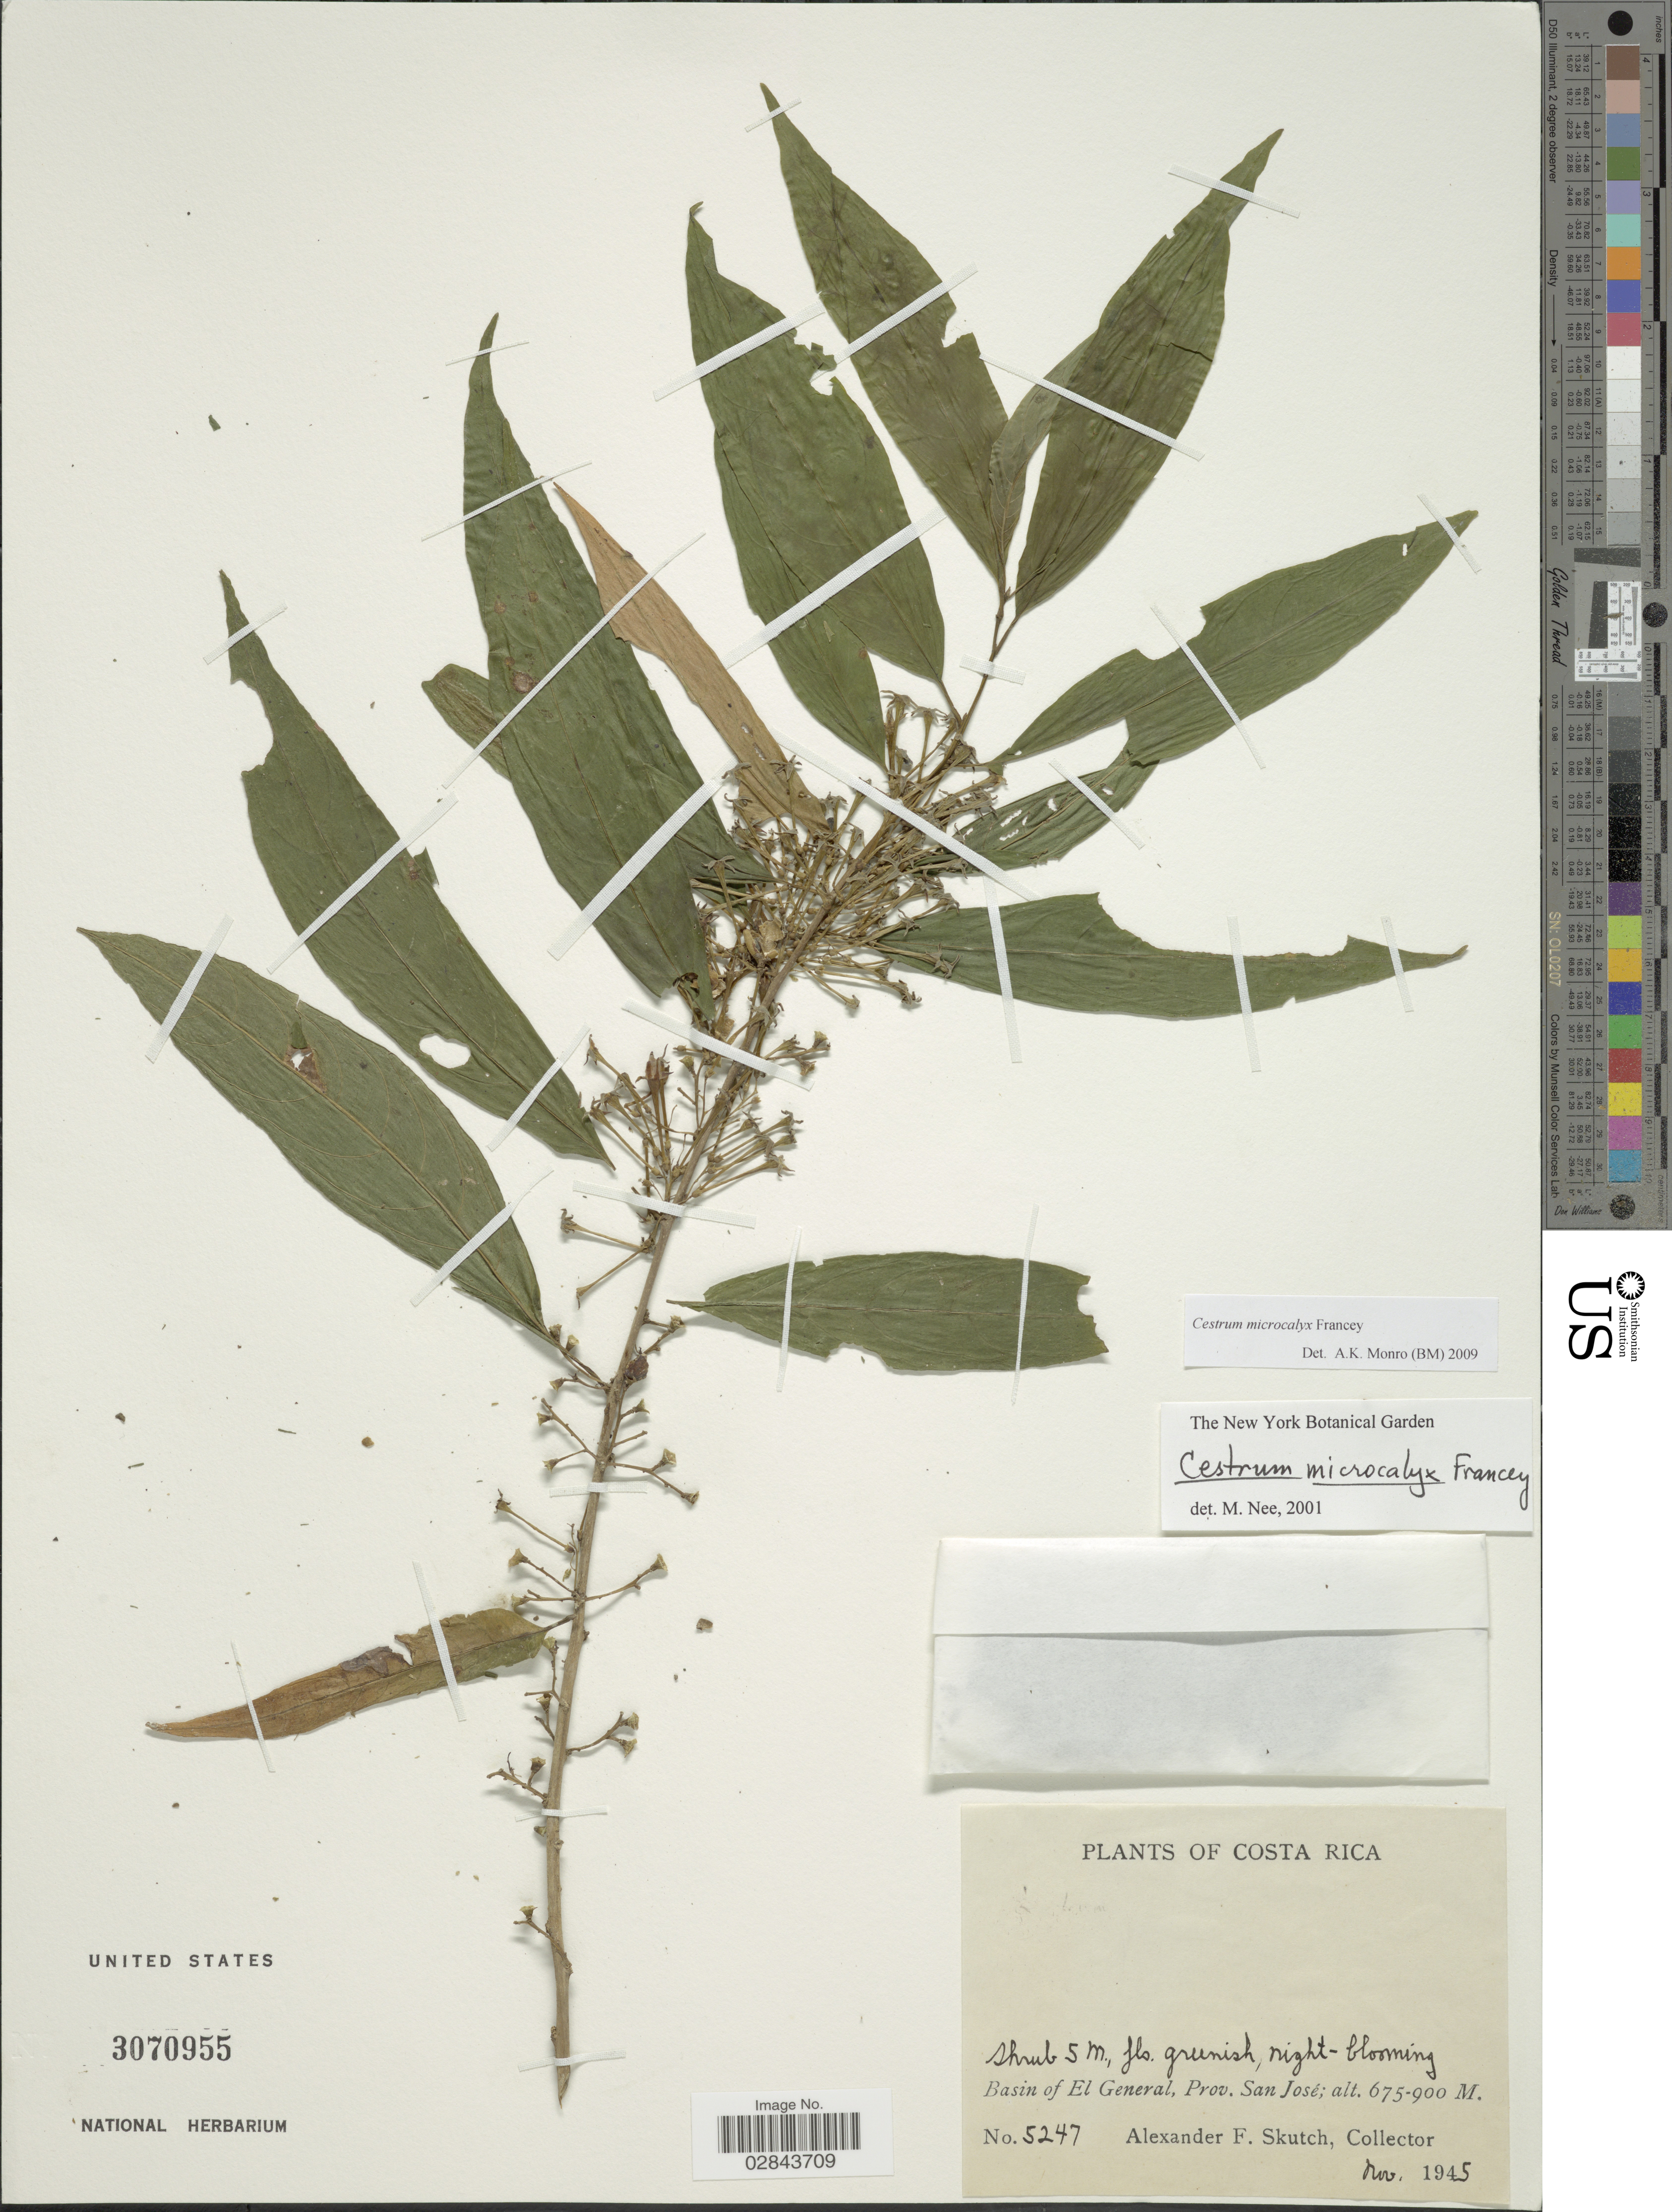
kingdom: Plantae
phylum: Tracheophyta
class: Magnoliopsida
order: Solanales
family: Solanaceae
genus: Cestrum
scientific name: Cestrum microcalyx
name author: Francey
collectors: A. F. Skutch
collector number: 5247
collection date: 1945-11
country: Costa Rica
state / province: San José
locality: Basin of El General, Prov. San José.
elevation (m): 675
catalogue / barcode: US 3070955